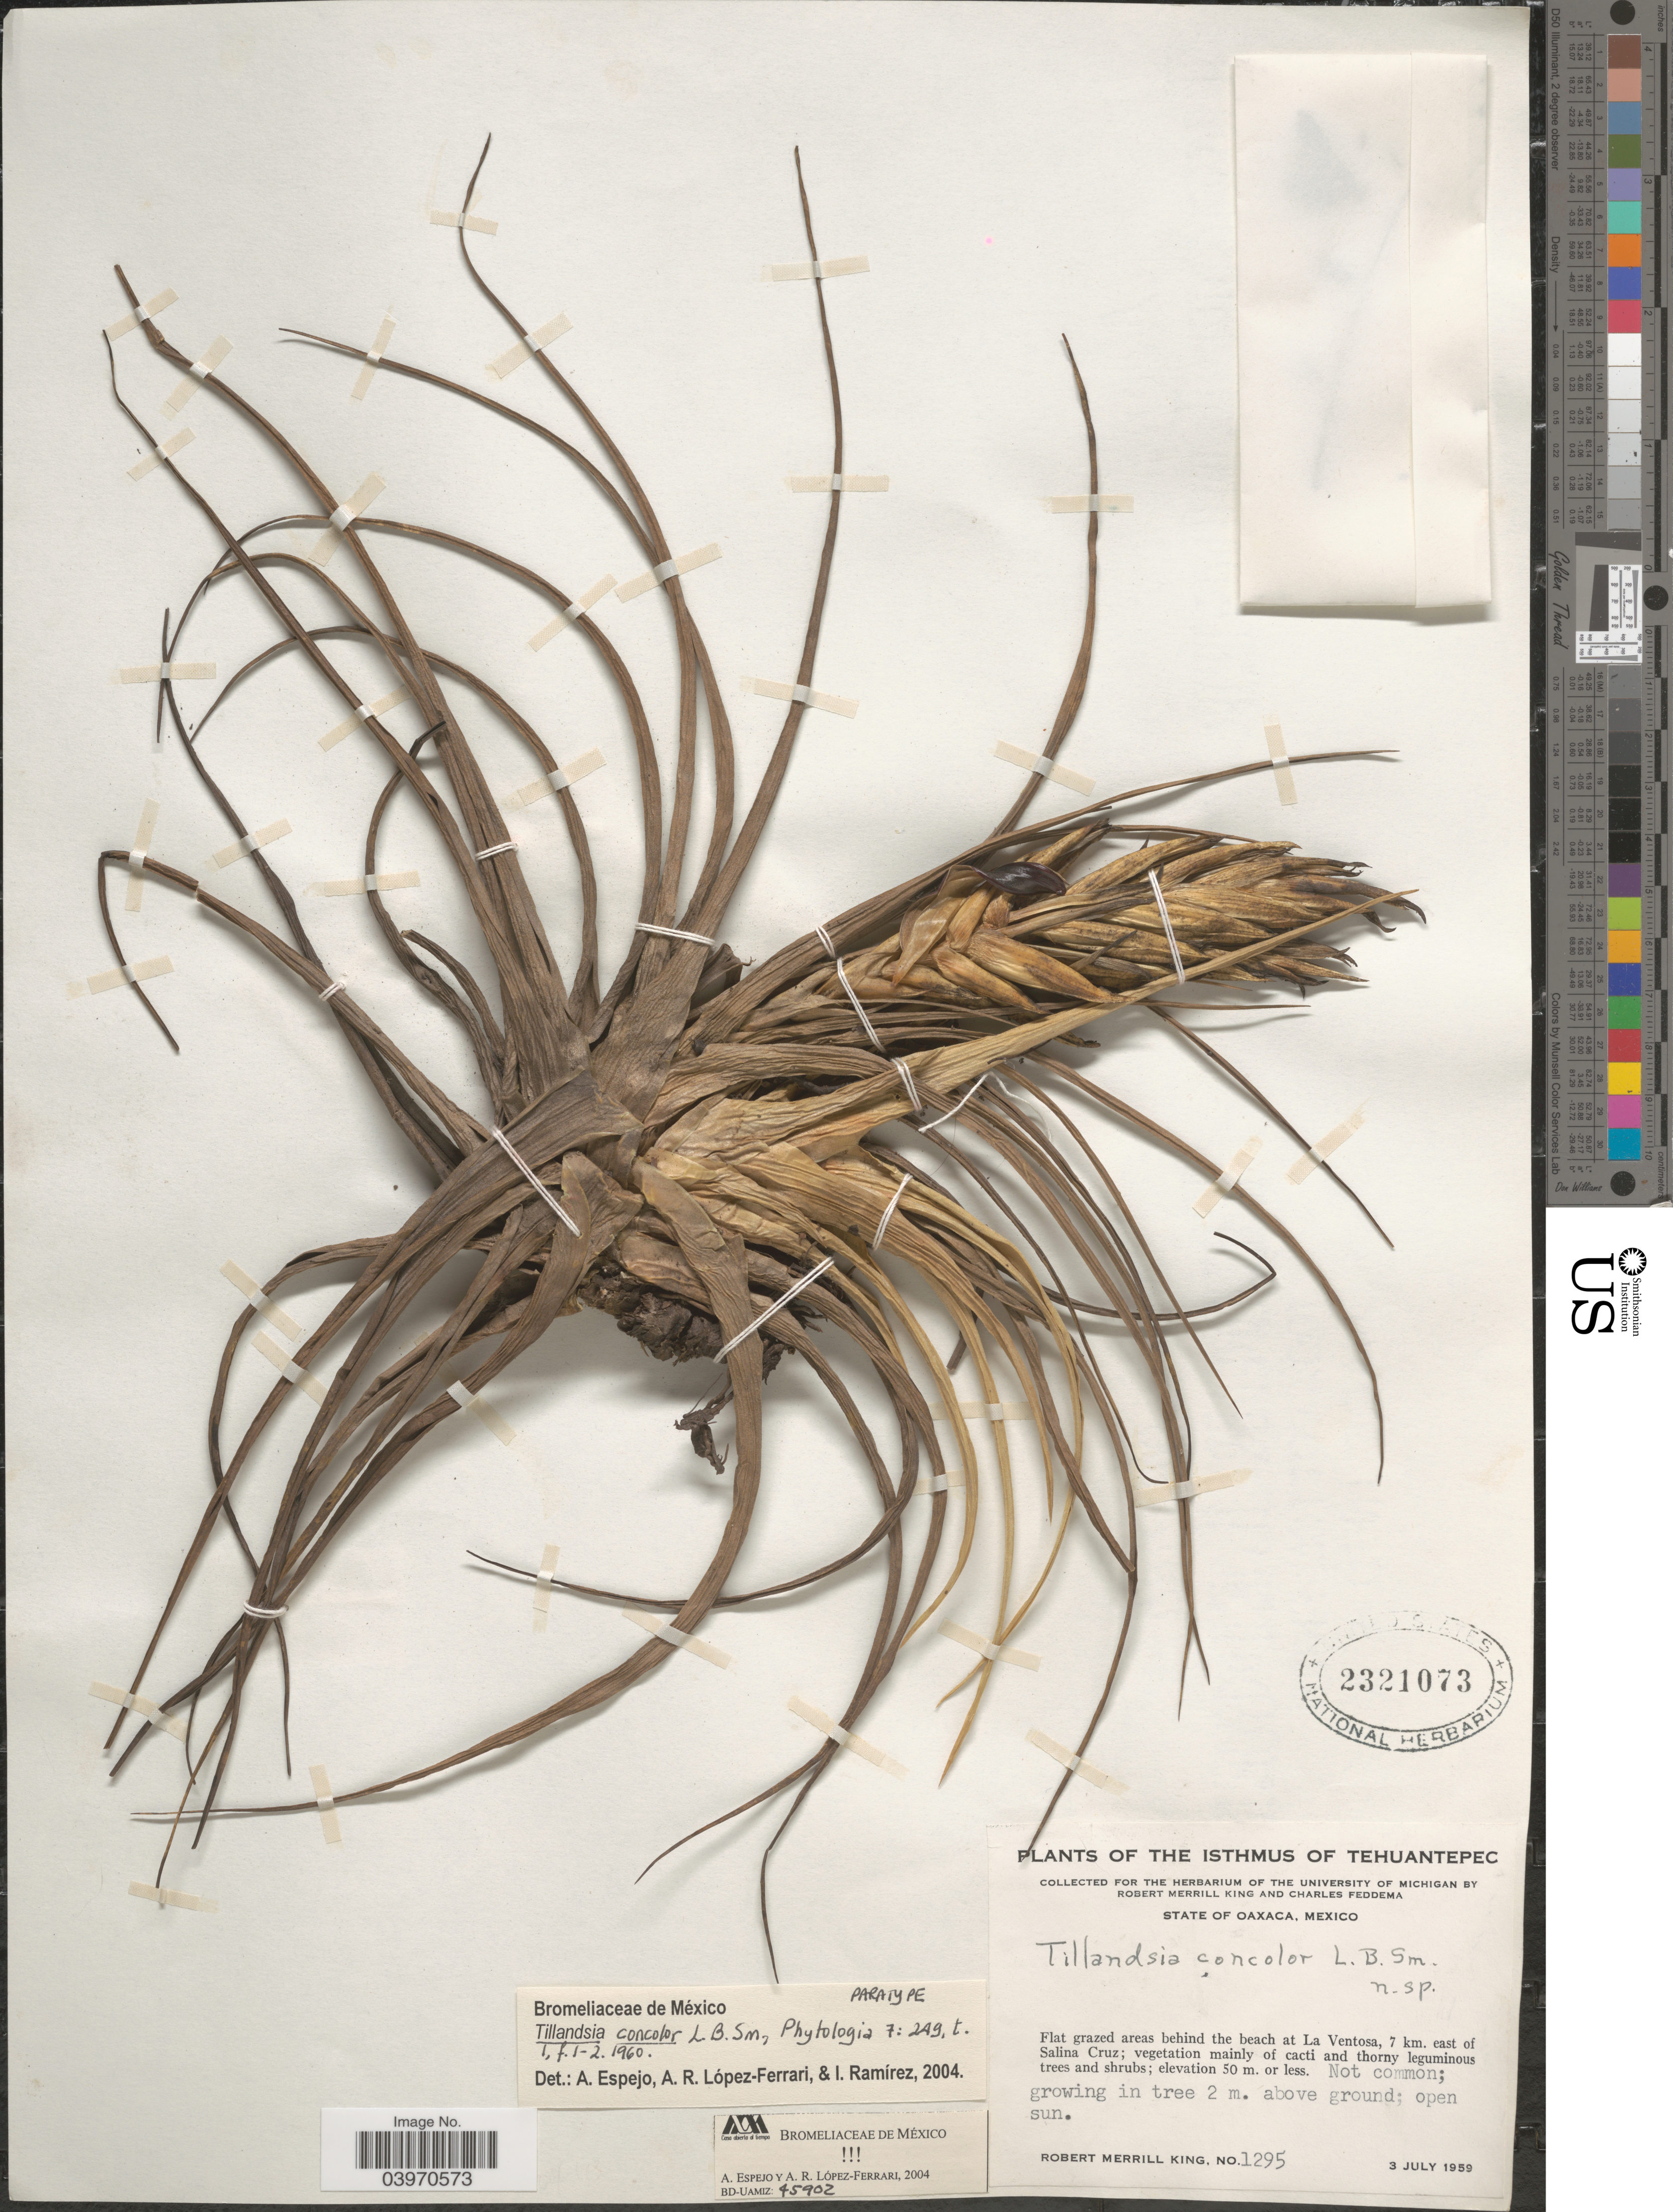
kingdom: Plantae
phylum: Tracheophyta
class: Liliopsida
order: Poales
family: Bromeliaceae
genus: Tillandsia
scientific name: Tillandsia concolor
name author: L.B. Sm.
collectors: R. M. King & C. Feddema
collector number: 1295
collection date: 1959-07-03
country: Mexico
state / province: Oaxaca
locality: Isthmus of Tehuantepec. Flat grazed areas behind the beach at La Ventosa, 7 km. east of Salina Cruz.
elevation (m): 50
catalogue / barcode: US 2321073